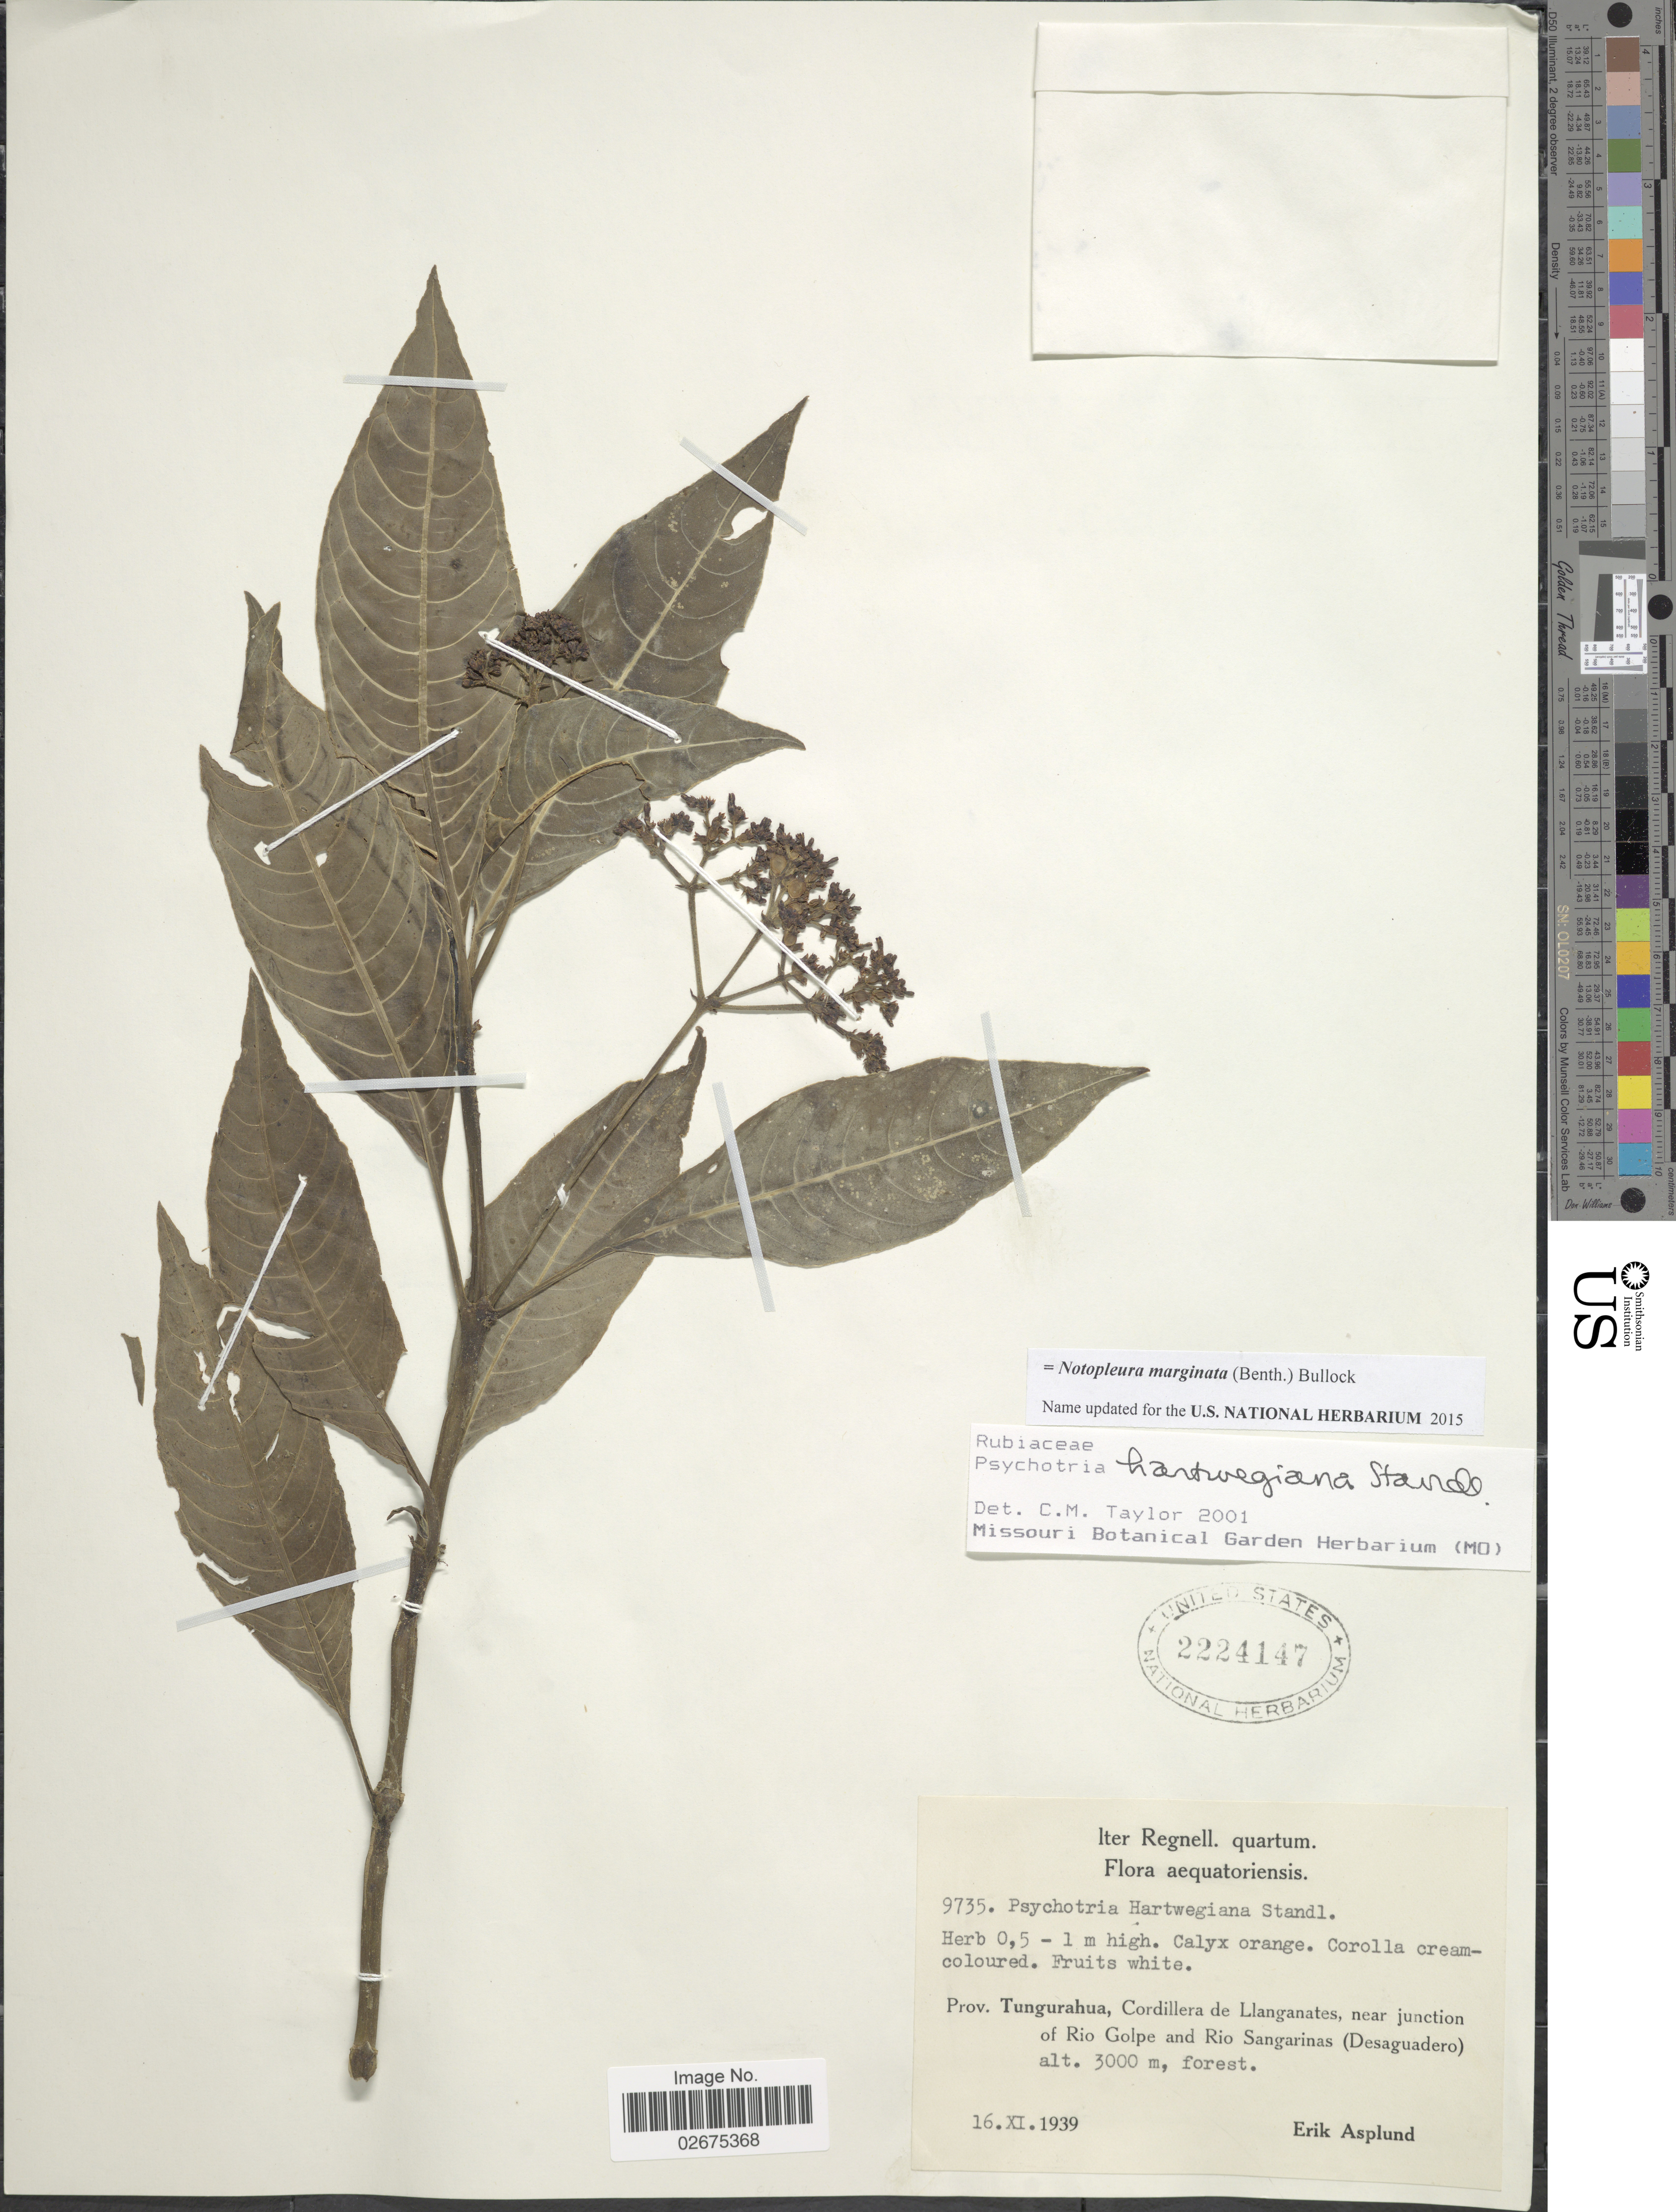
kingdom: Plantae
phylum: Tracheophyta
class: Magnoliopsida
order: Gentianales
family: Rubiaceae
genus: Notopleura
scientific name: Notopleura marginata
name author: (Benth.) Bullock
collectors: E. Asplund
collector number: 9735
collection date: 1939-11-16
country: Ecuador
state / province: Tungurahua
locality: Cordillera de Llanganates, near junction of Rio Golpe and Rio Sangarinas (Desaguadero) forest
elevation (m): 3000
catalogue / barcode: US 2224147